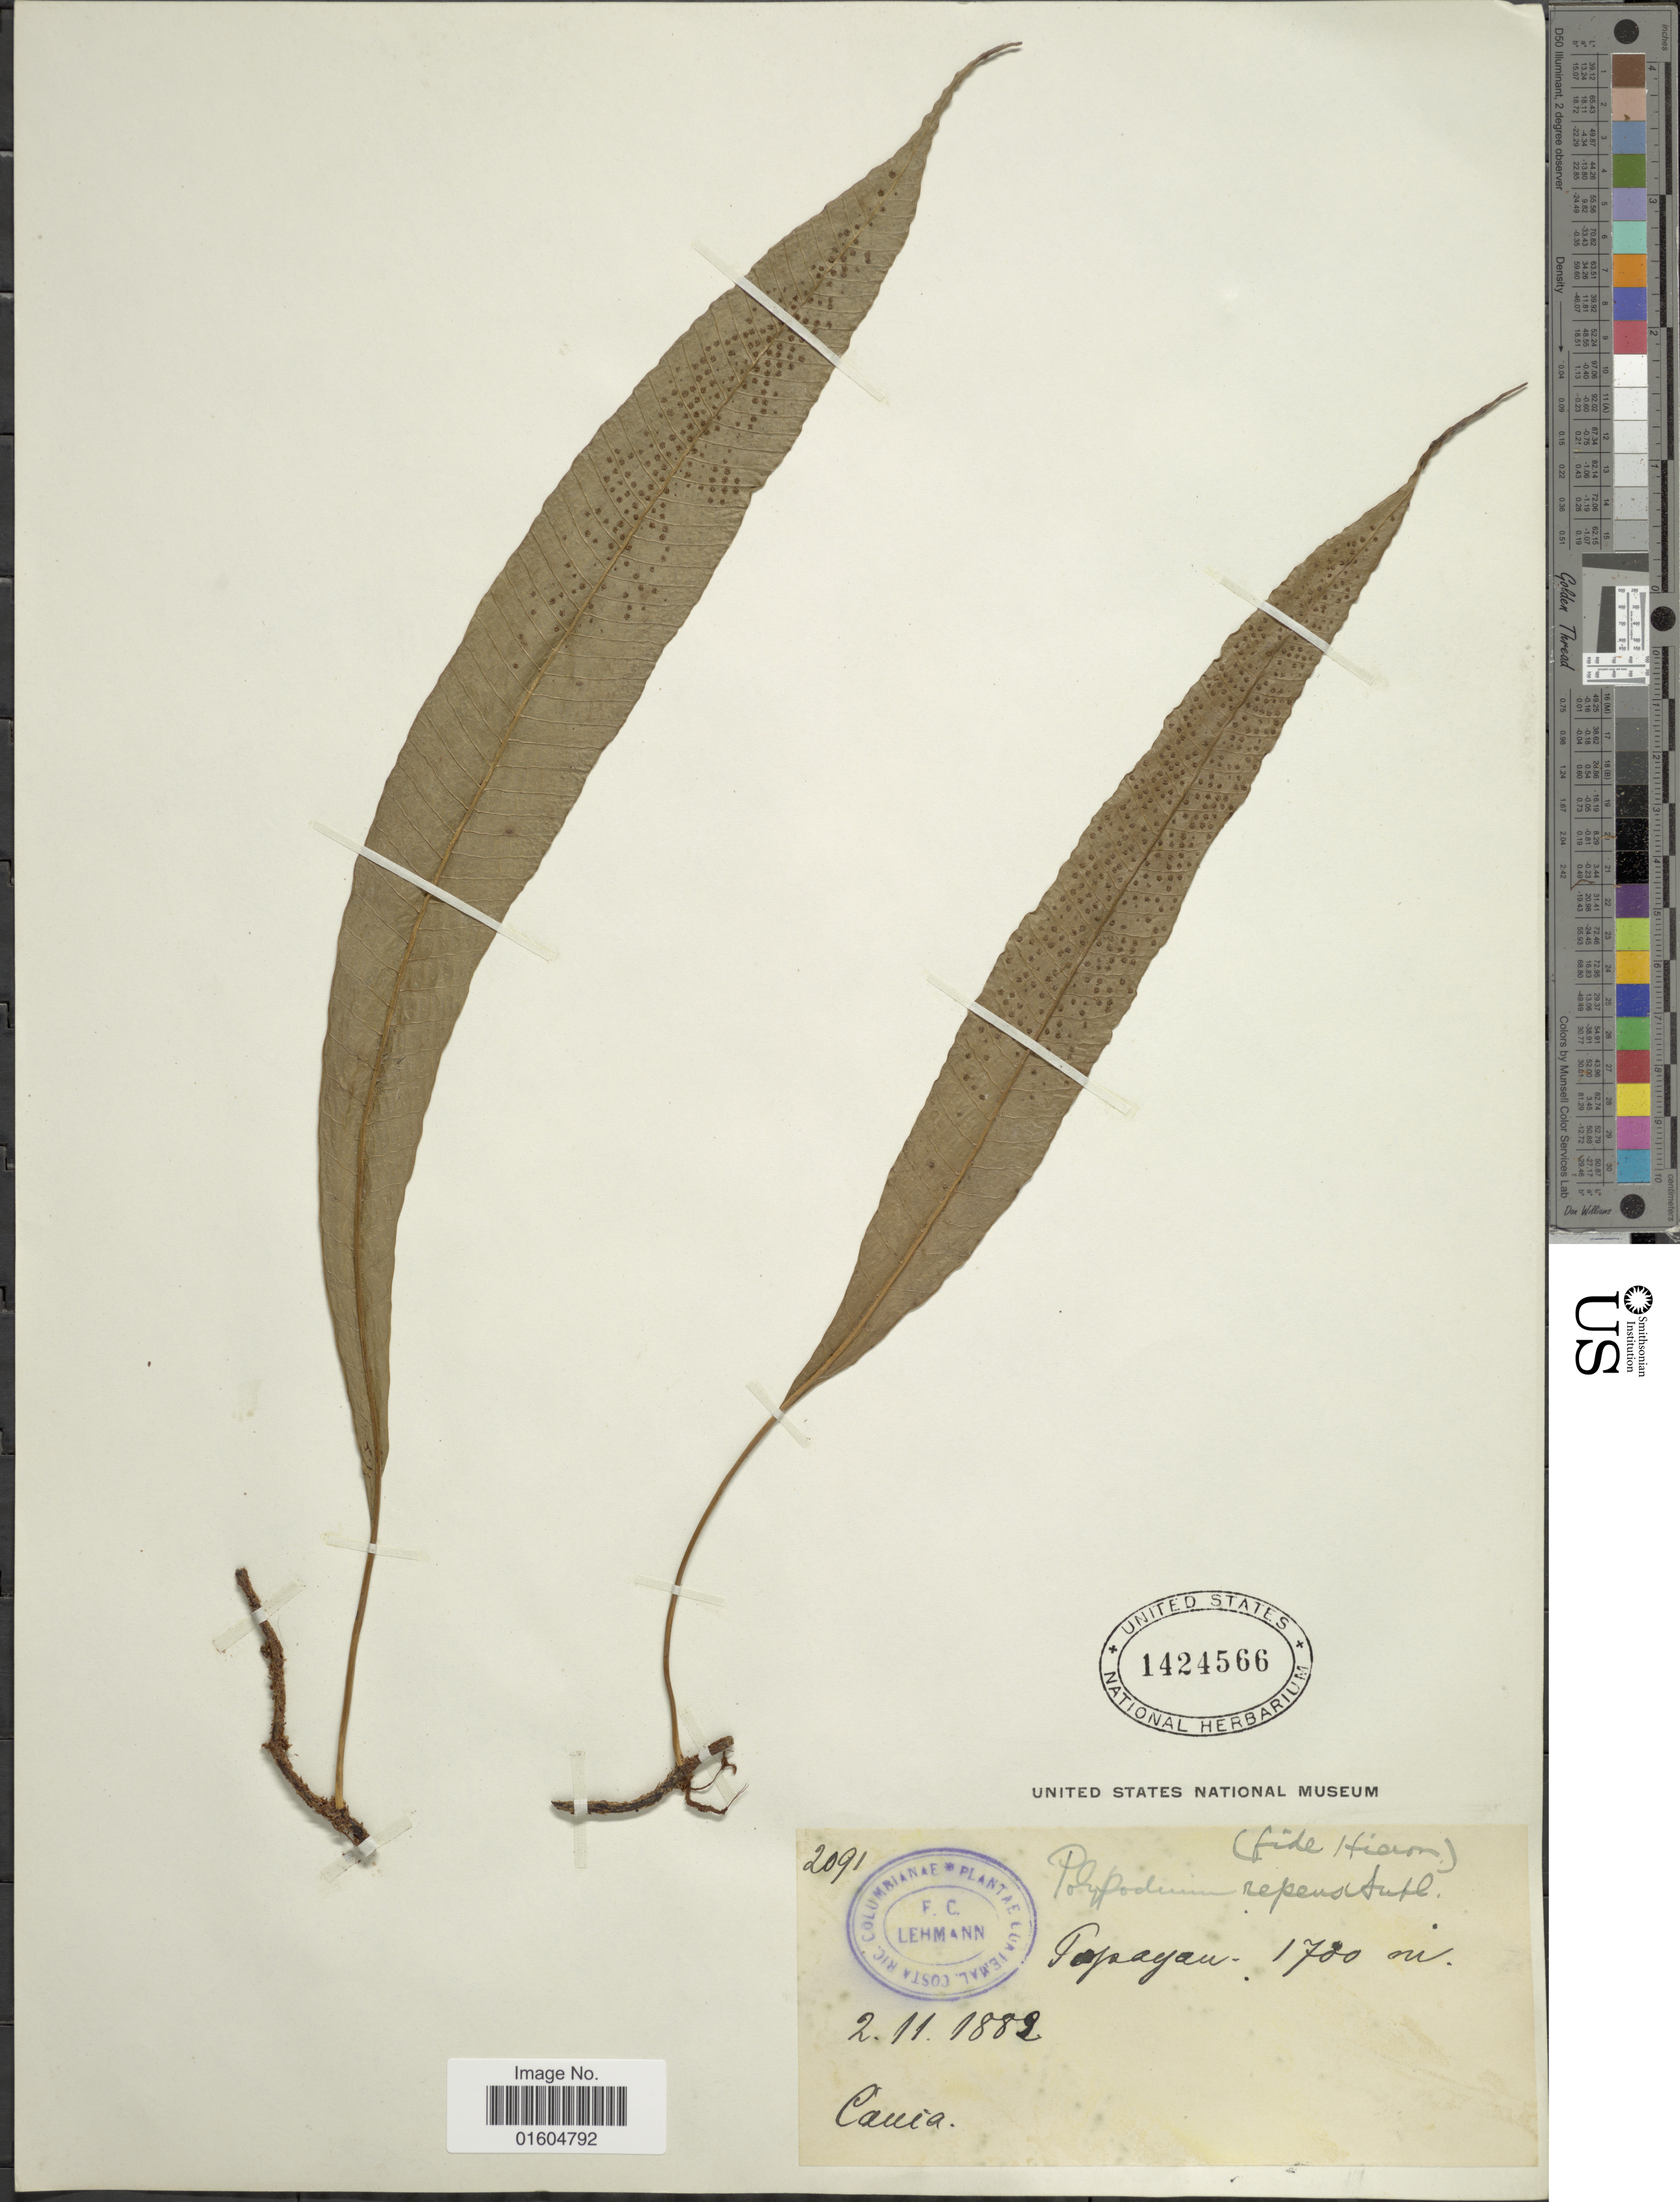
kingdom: Plantae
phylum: Tracheophyta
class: Polypodiopsida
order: Polypodiales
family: Polypodiaceae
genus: Campyloneurum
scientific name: Campyloneurum repens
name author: (Aubl.) C. Presl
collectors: F. C. Lehmann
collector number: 2091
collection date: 1882-11-02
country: Colombia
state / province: Cauca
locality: Cauca, Papayau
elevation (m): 1700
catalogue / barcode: US 1424566